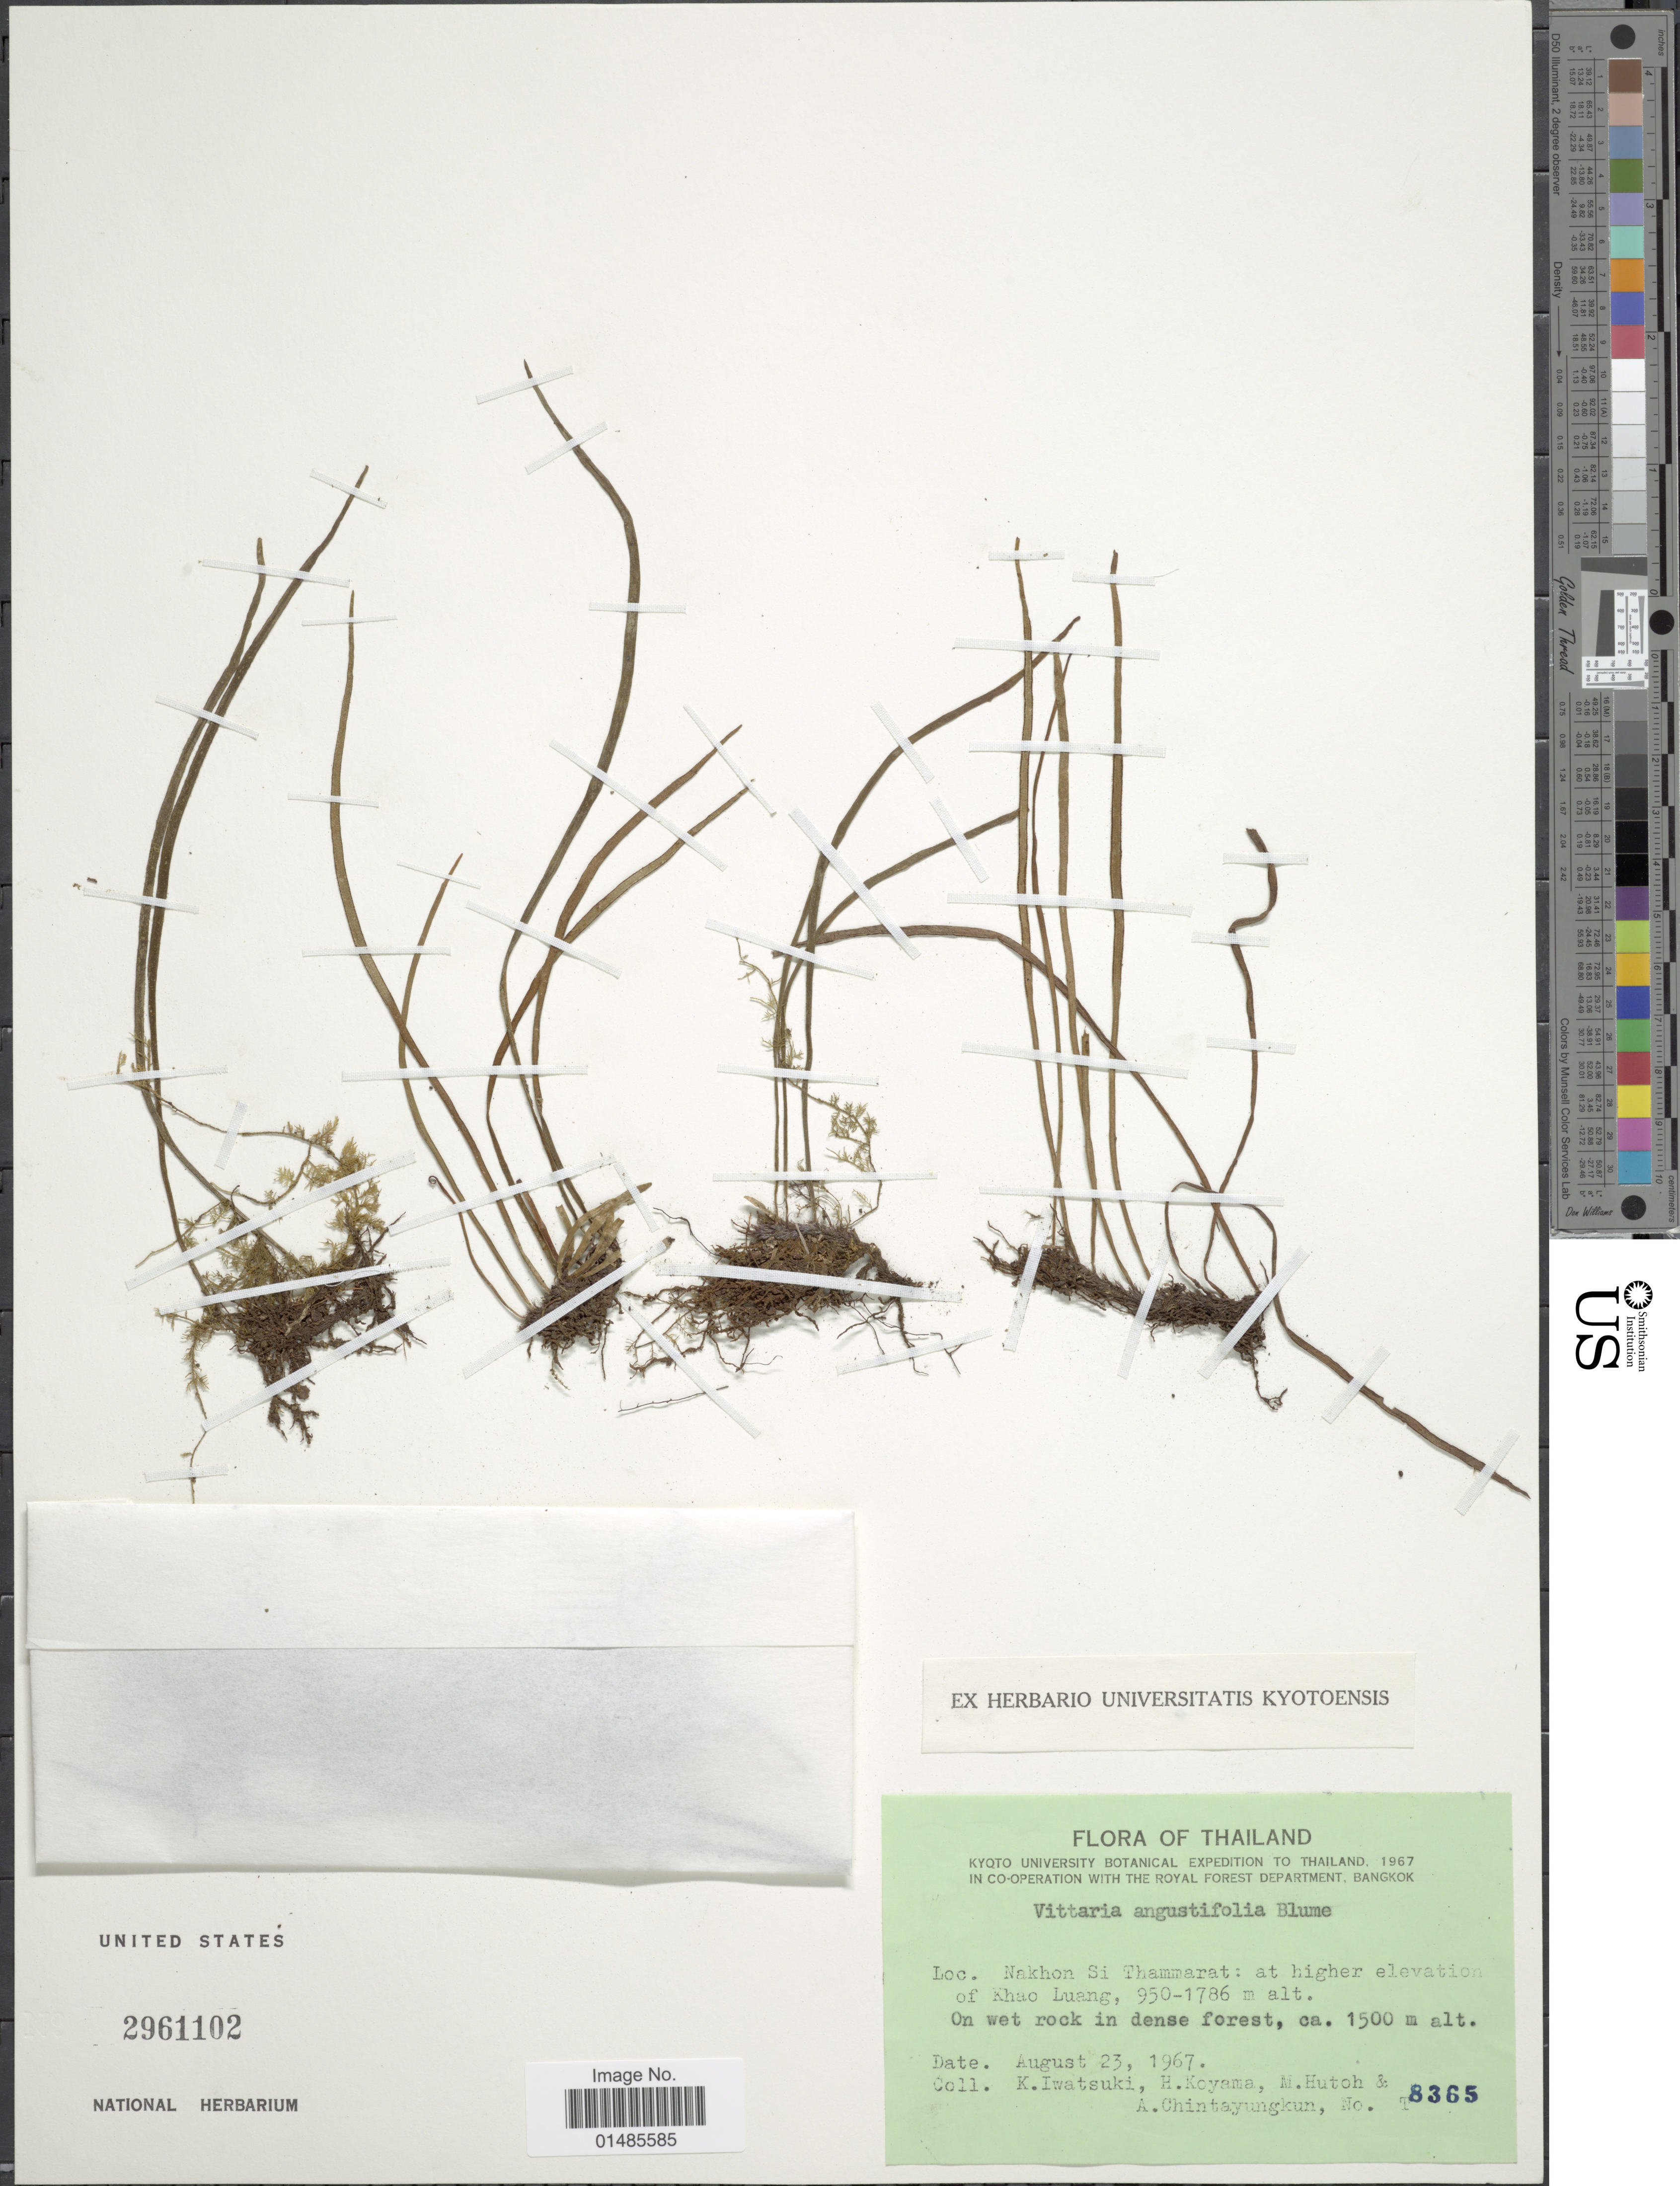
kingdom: Plantae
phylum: Tracheophyta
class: Polypodiopsida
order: Polypodiales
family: Pteridaceae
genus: Haplopteris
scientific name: Haplopteris angustifolia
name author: (Blume) E.H. Crane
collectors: K. Iwatsuki, H. Koyama, M. Hutoh & A. Chintayungkun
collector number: T 8365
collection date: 1967-08-23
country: Thailand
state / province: Nakhon Si Thammarat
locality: At higher elevation of Khao Luang.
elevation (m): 950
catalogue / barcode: US 2961102